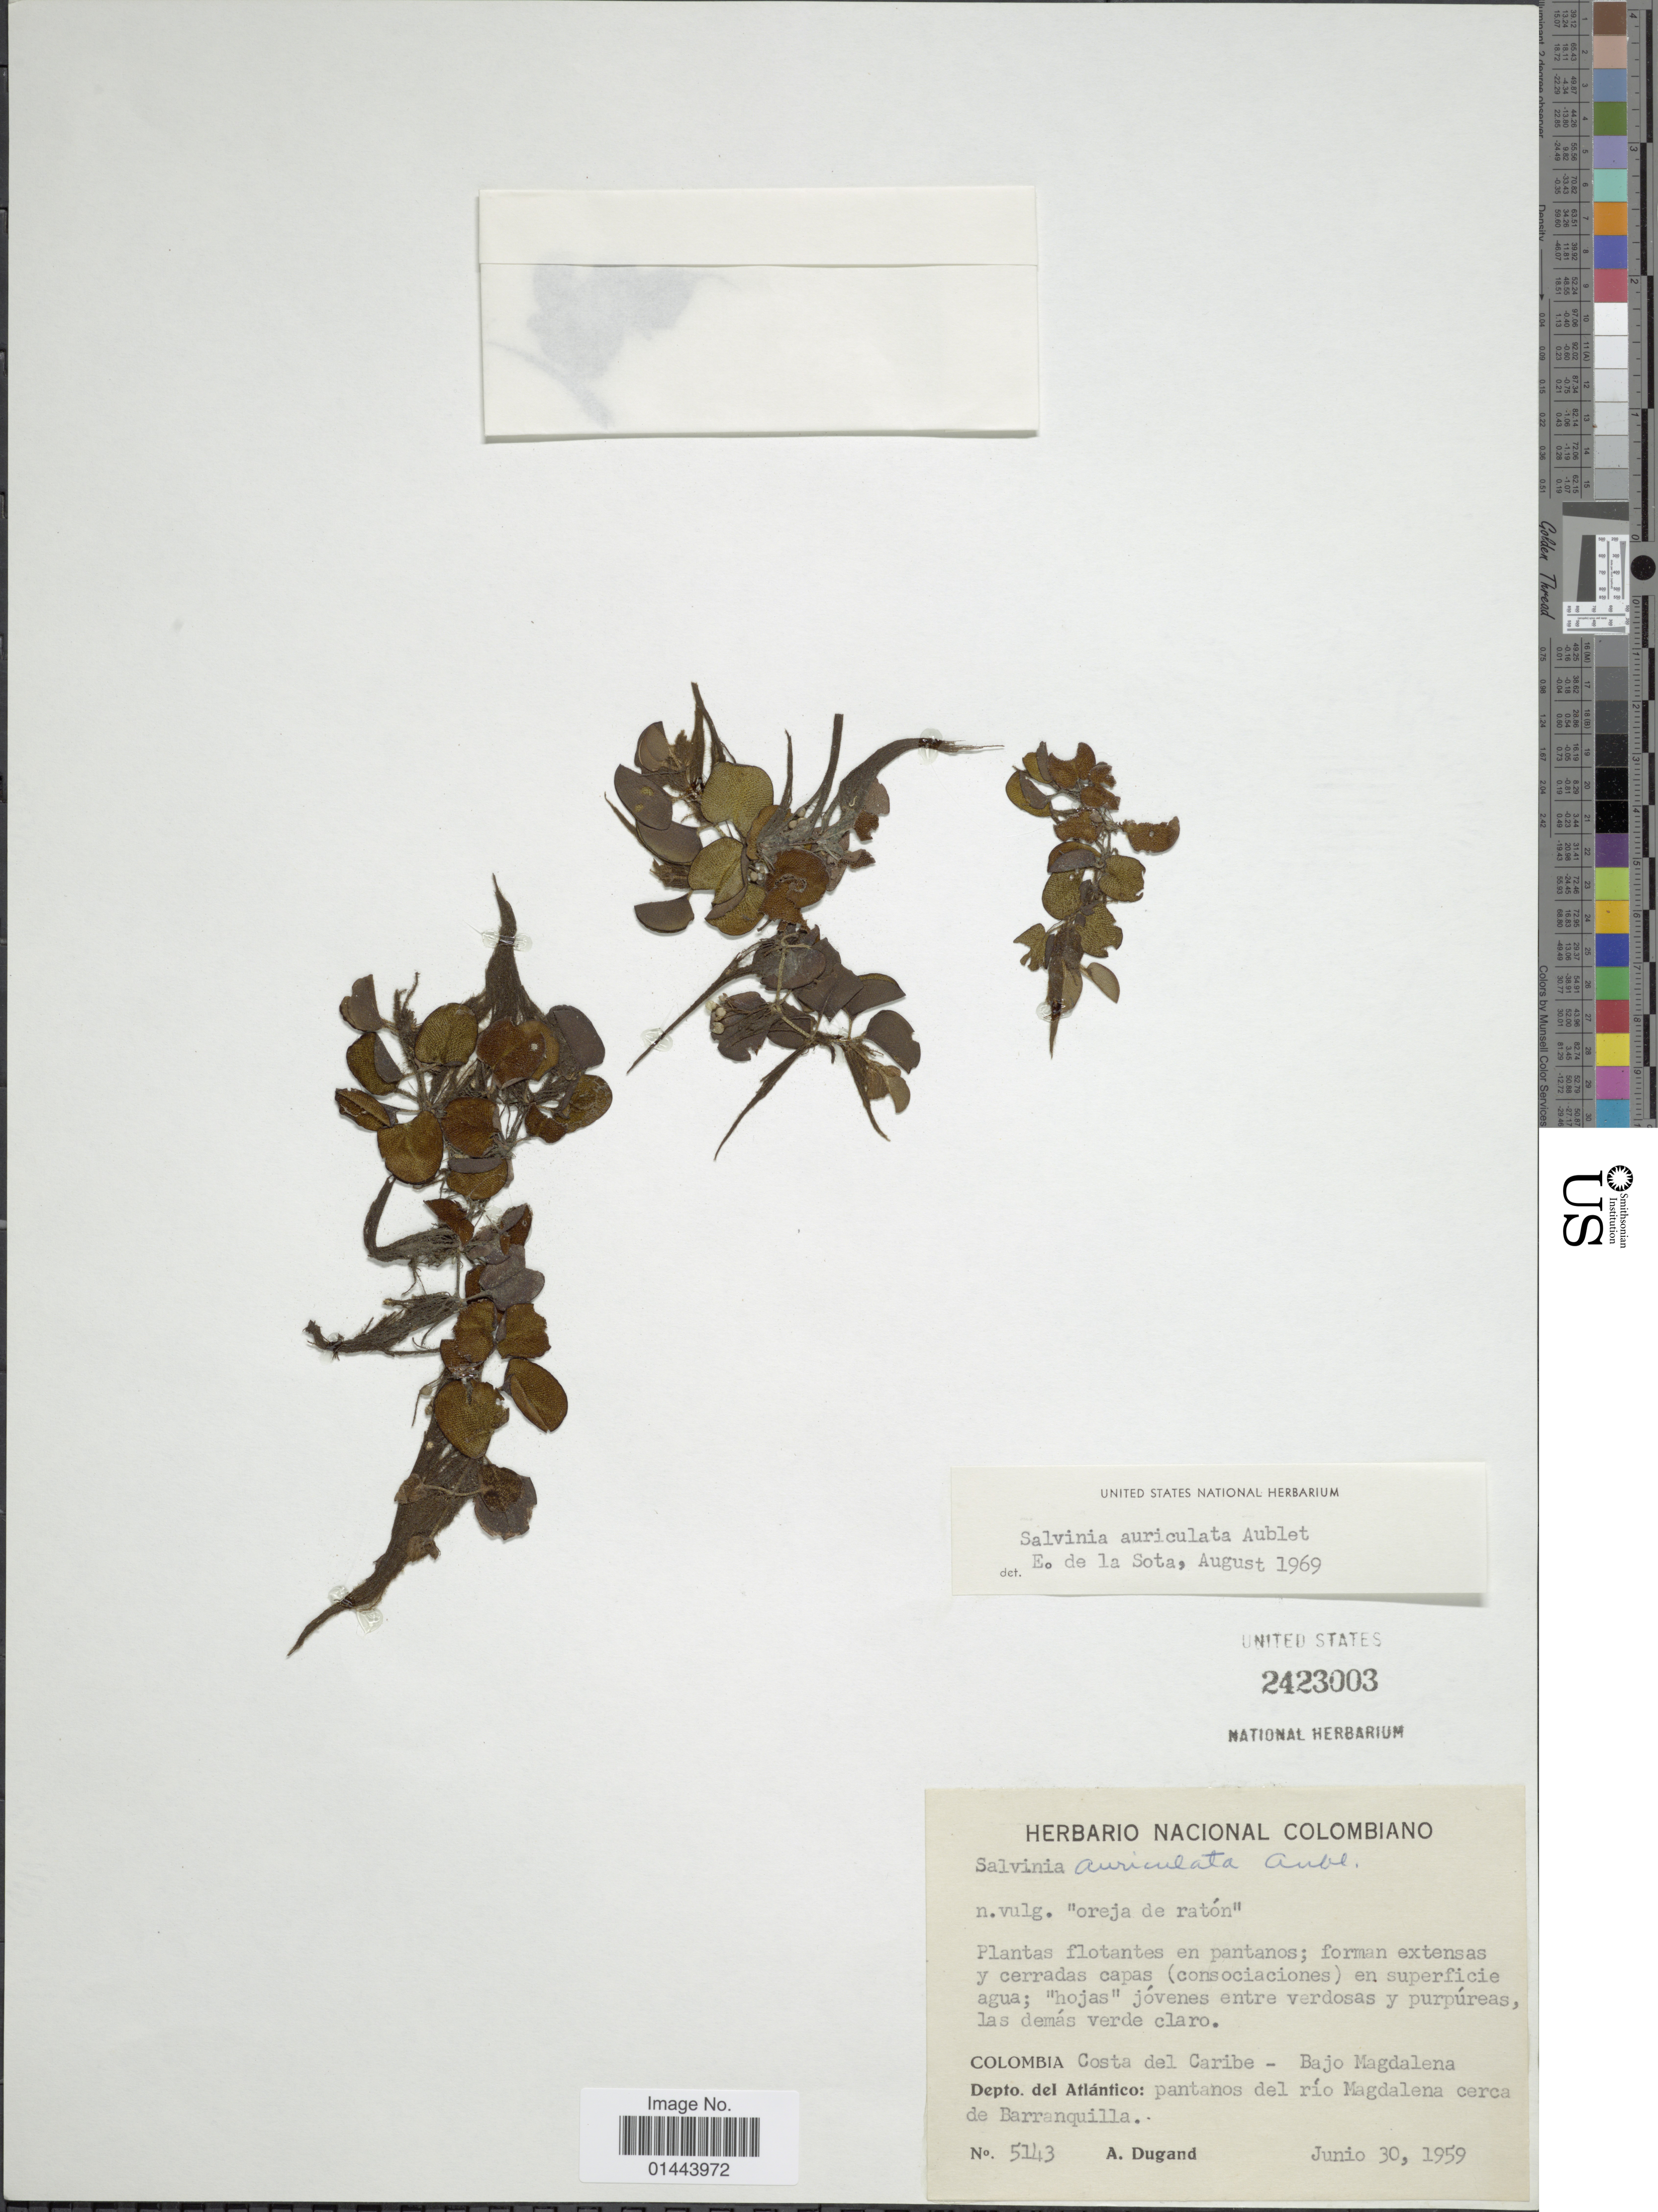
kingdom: Plantae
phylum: Tracheophyta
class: Polypodiopsida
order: Salviniales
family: Salviniaceae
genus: Salvinia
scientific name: Salvinia auriculata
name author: Aubl.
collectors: A. Dugand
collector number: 5143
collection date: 1959-06-30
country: Colombia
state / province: Atlántico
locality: Costa del Caribe- Bajo Magdalena, pantanos del río Magdalena cerca de Berranquilla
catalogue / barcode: US 2423003